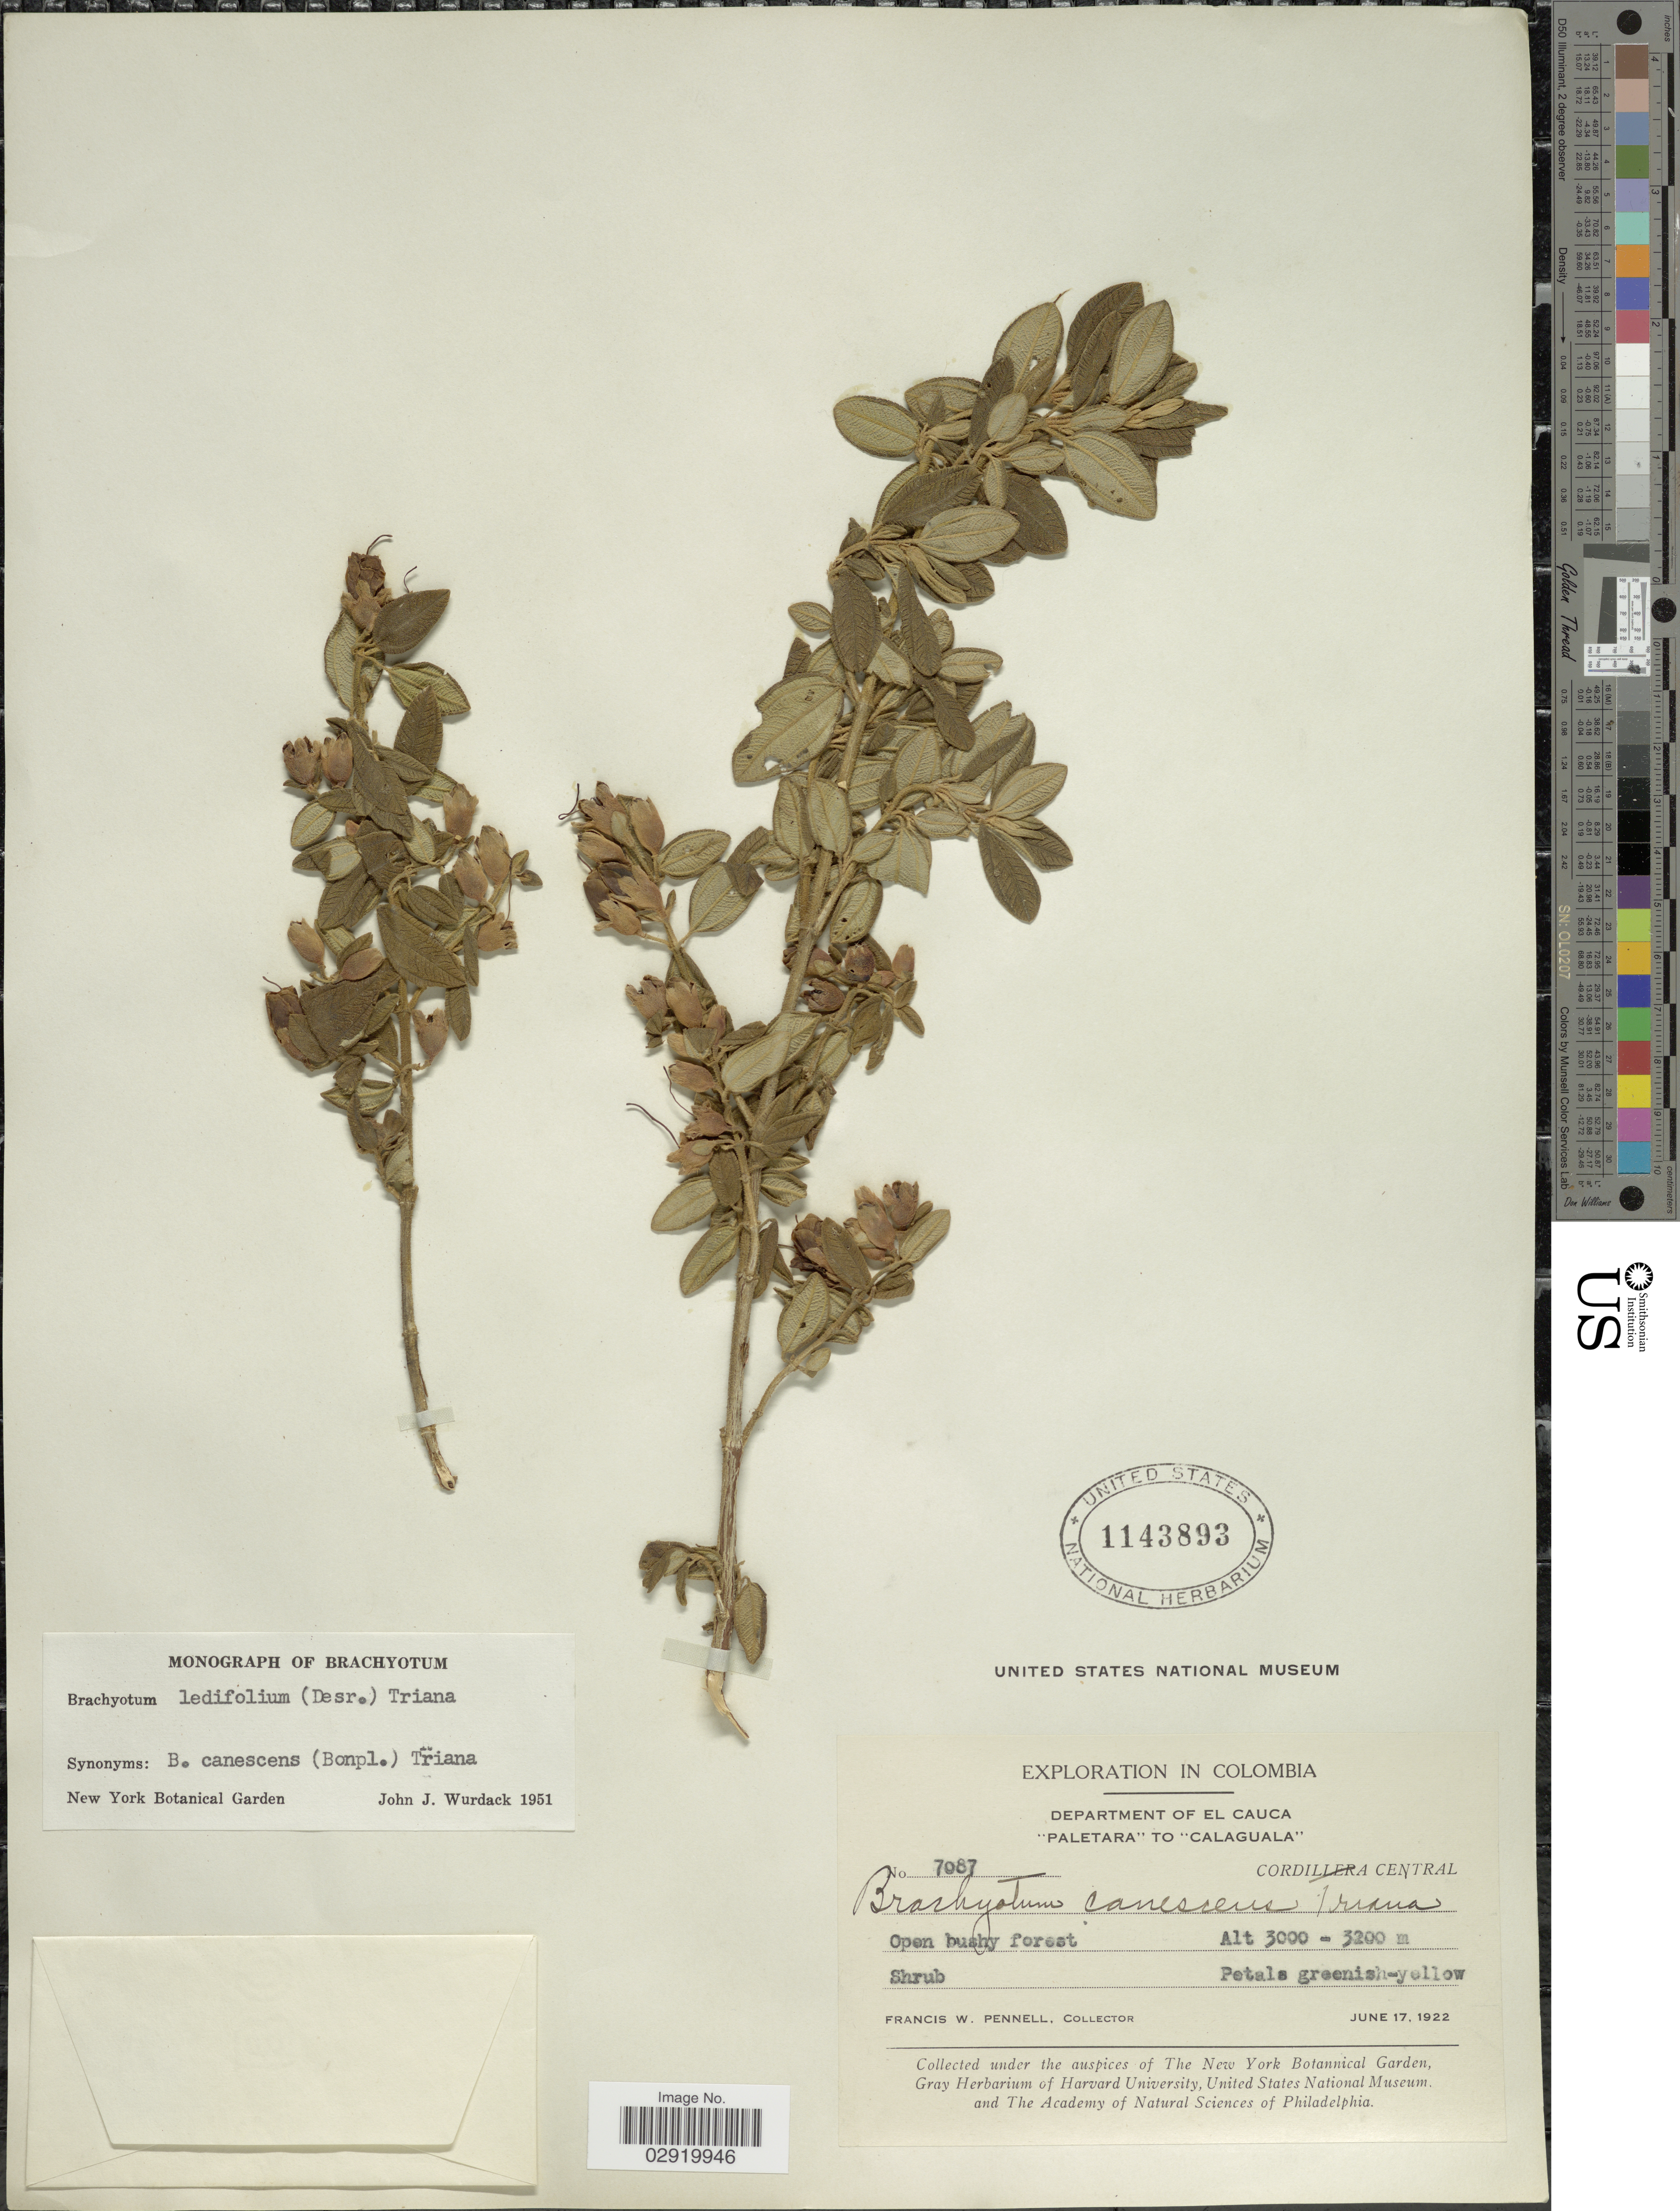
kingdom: Plantae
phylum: Tracheophyta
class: Magnoliopsida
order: Myrtales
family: Melastomataceae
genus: Brachyotum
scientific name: Brachyotum ledifolium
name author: (Desr.) Triana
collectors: F. W. Pennell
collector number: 7087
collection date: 1922-06-17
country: Colombia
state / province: Cauca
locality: Department of El Cauca "Paletara" to Calaguala. Cordillera Central.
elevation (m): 3000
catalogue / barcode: US 1143893